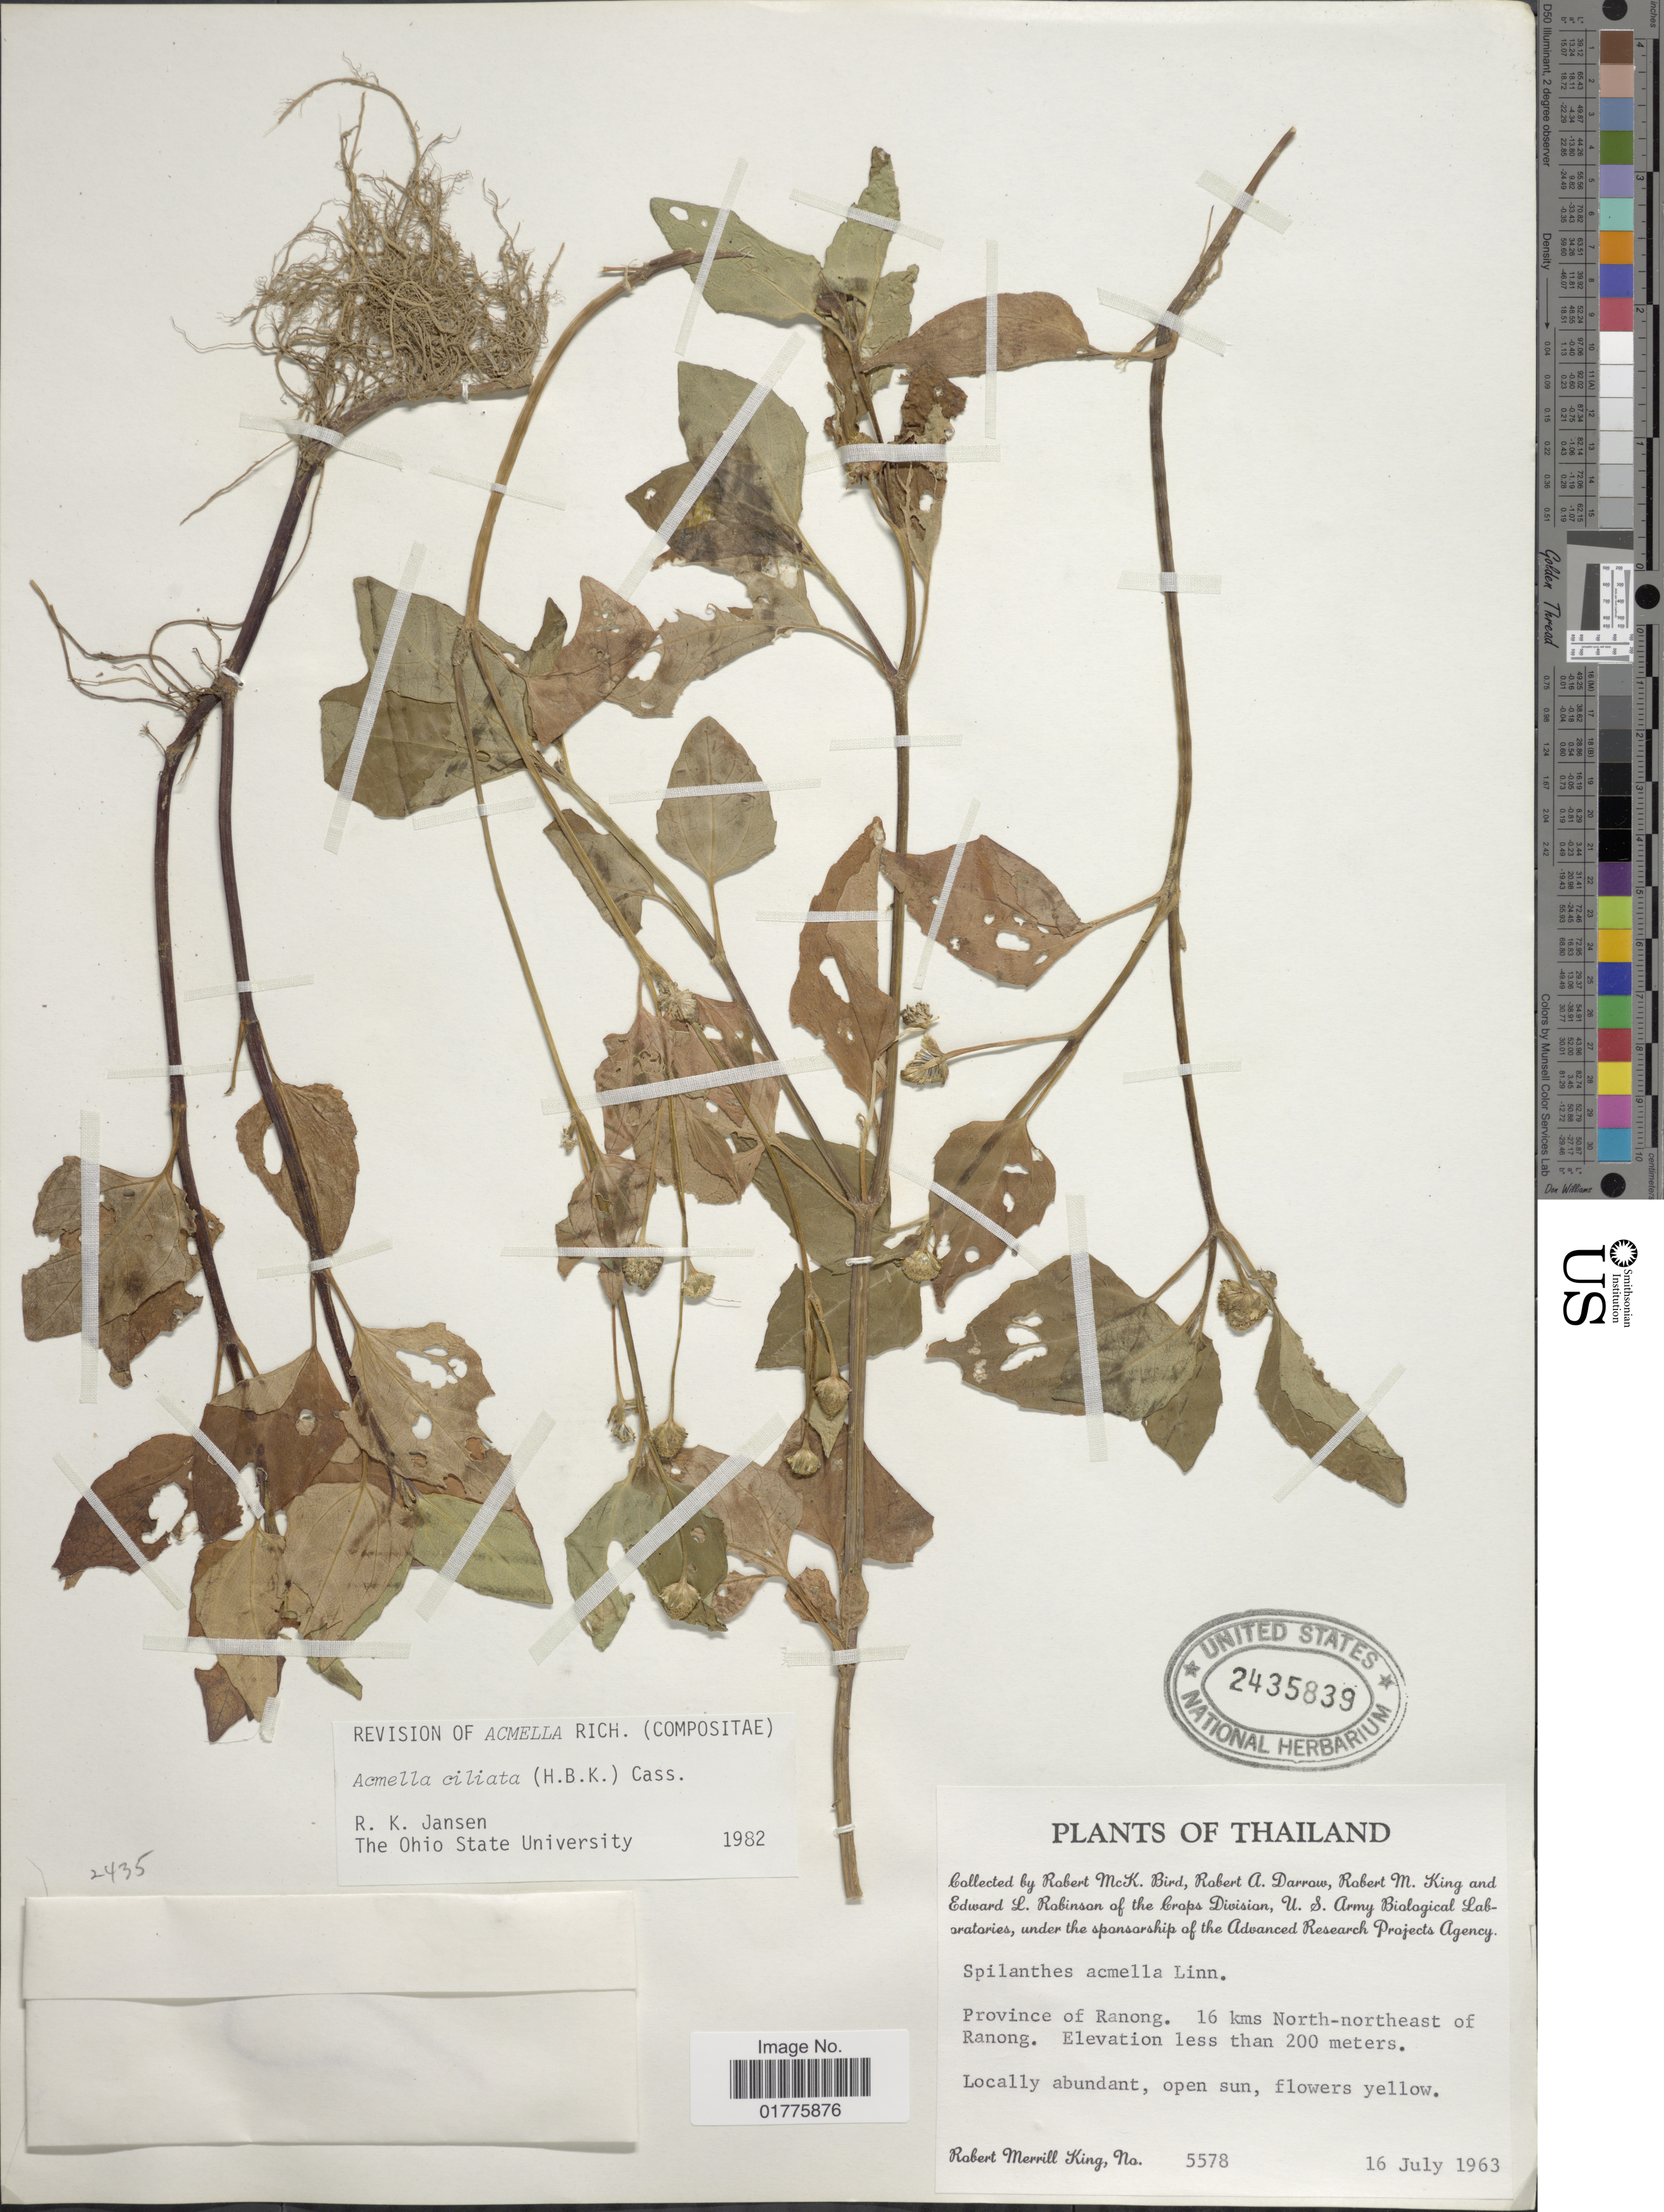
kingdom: Plantae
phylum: Tracheophyta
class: Magnoliopsida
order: Asterales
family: Asteraceae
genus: Acmella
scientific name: Acmella ciliata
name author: (Kunth) Cass.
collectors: R. M. Bird, R. A. Darrow, R. M. King & E. L. Robinson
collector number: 5578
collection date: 1963-07-16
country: Thailand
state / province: Ranong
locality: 16 Kms North-northeast of Ranong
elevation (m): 200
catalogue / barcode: US 2435839